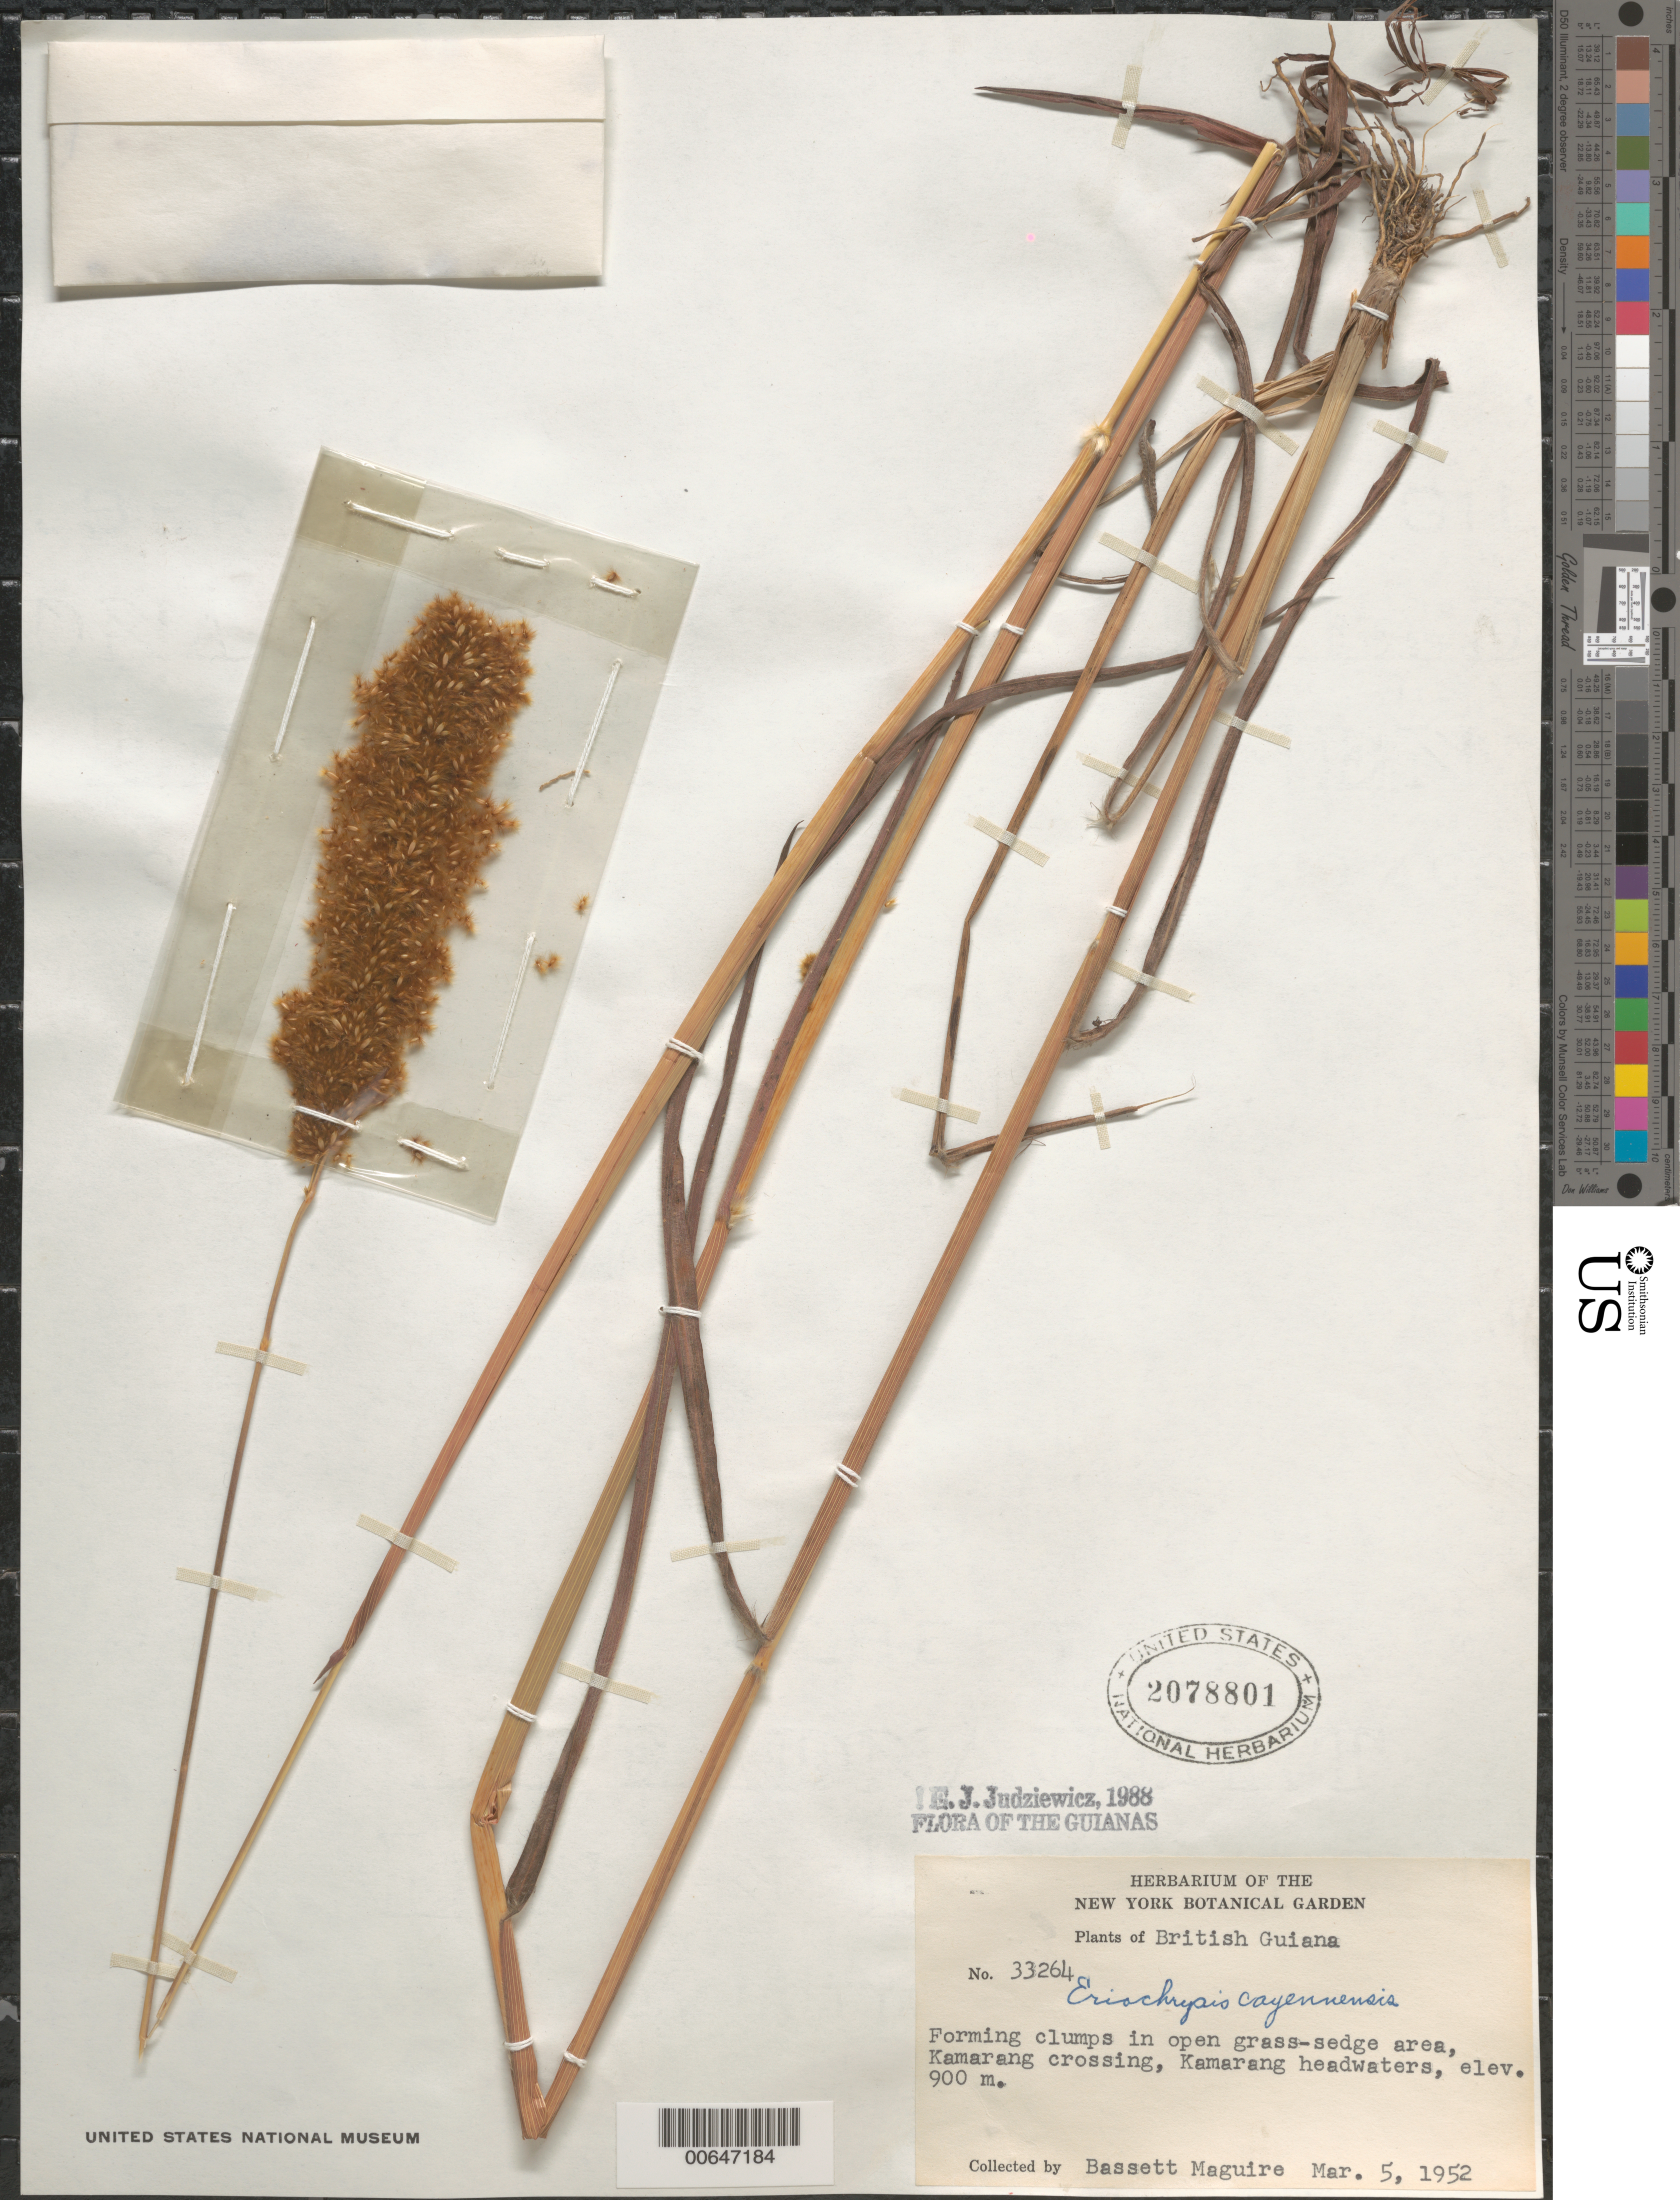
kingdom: Plantae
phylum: Tracheophyta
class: Liliopsida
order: Poales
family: Poaceae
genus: Eriochrysis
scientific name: Eriochrysis cayennensis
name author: P. Beauv.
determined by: Judziewicz, E. J.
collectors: B. Maguire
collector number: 33264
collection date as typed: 5-Mar-52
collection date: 1952-03-05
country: Guyana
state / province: Cuyuni-Mazaruni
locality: Kamarang Crossing, Kamarang Headwaters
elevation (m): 900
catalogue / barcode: US 2078801